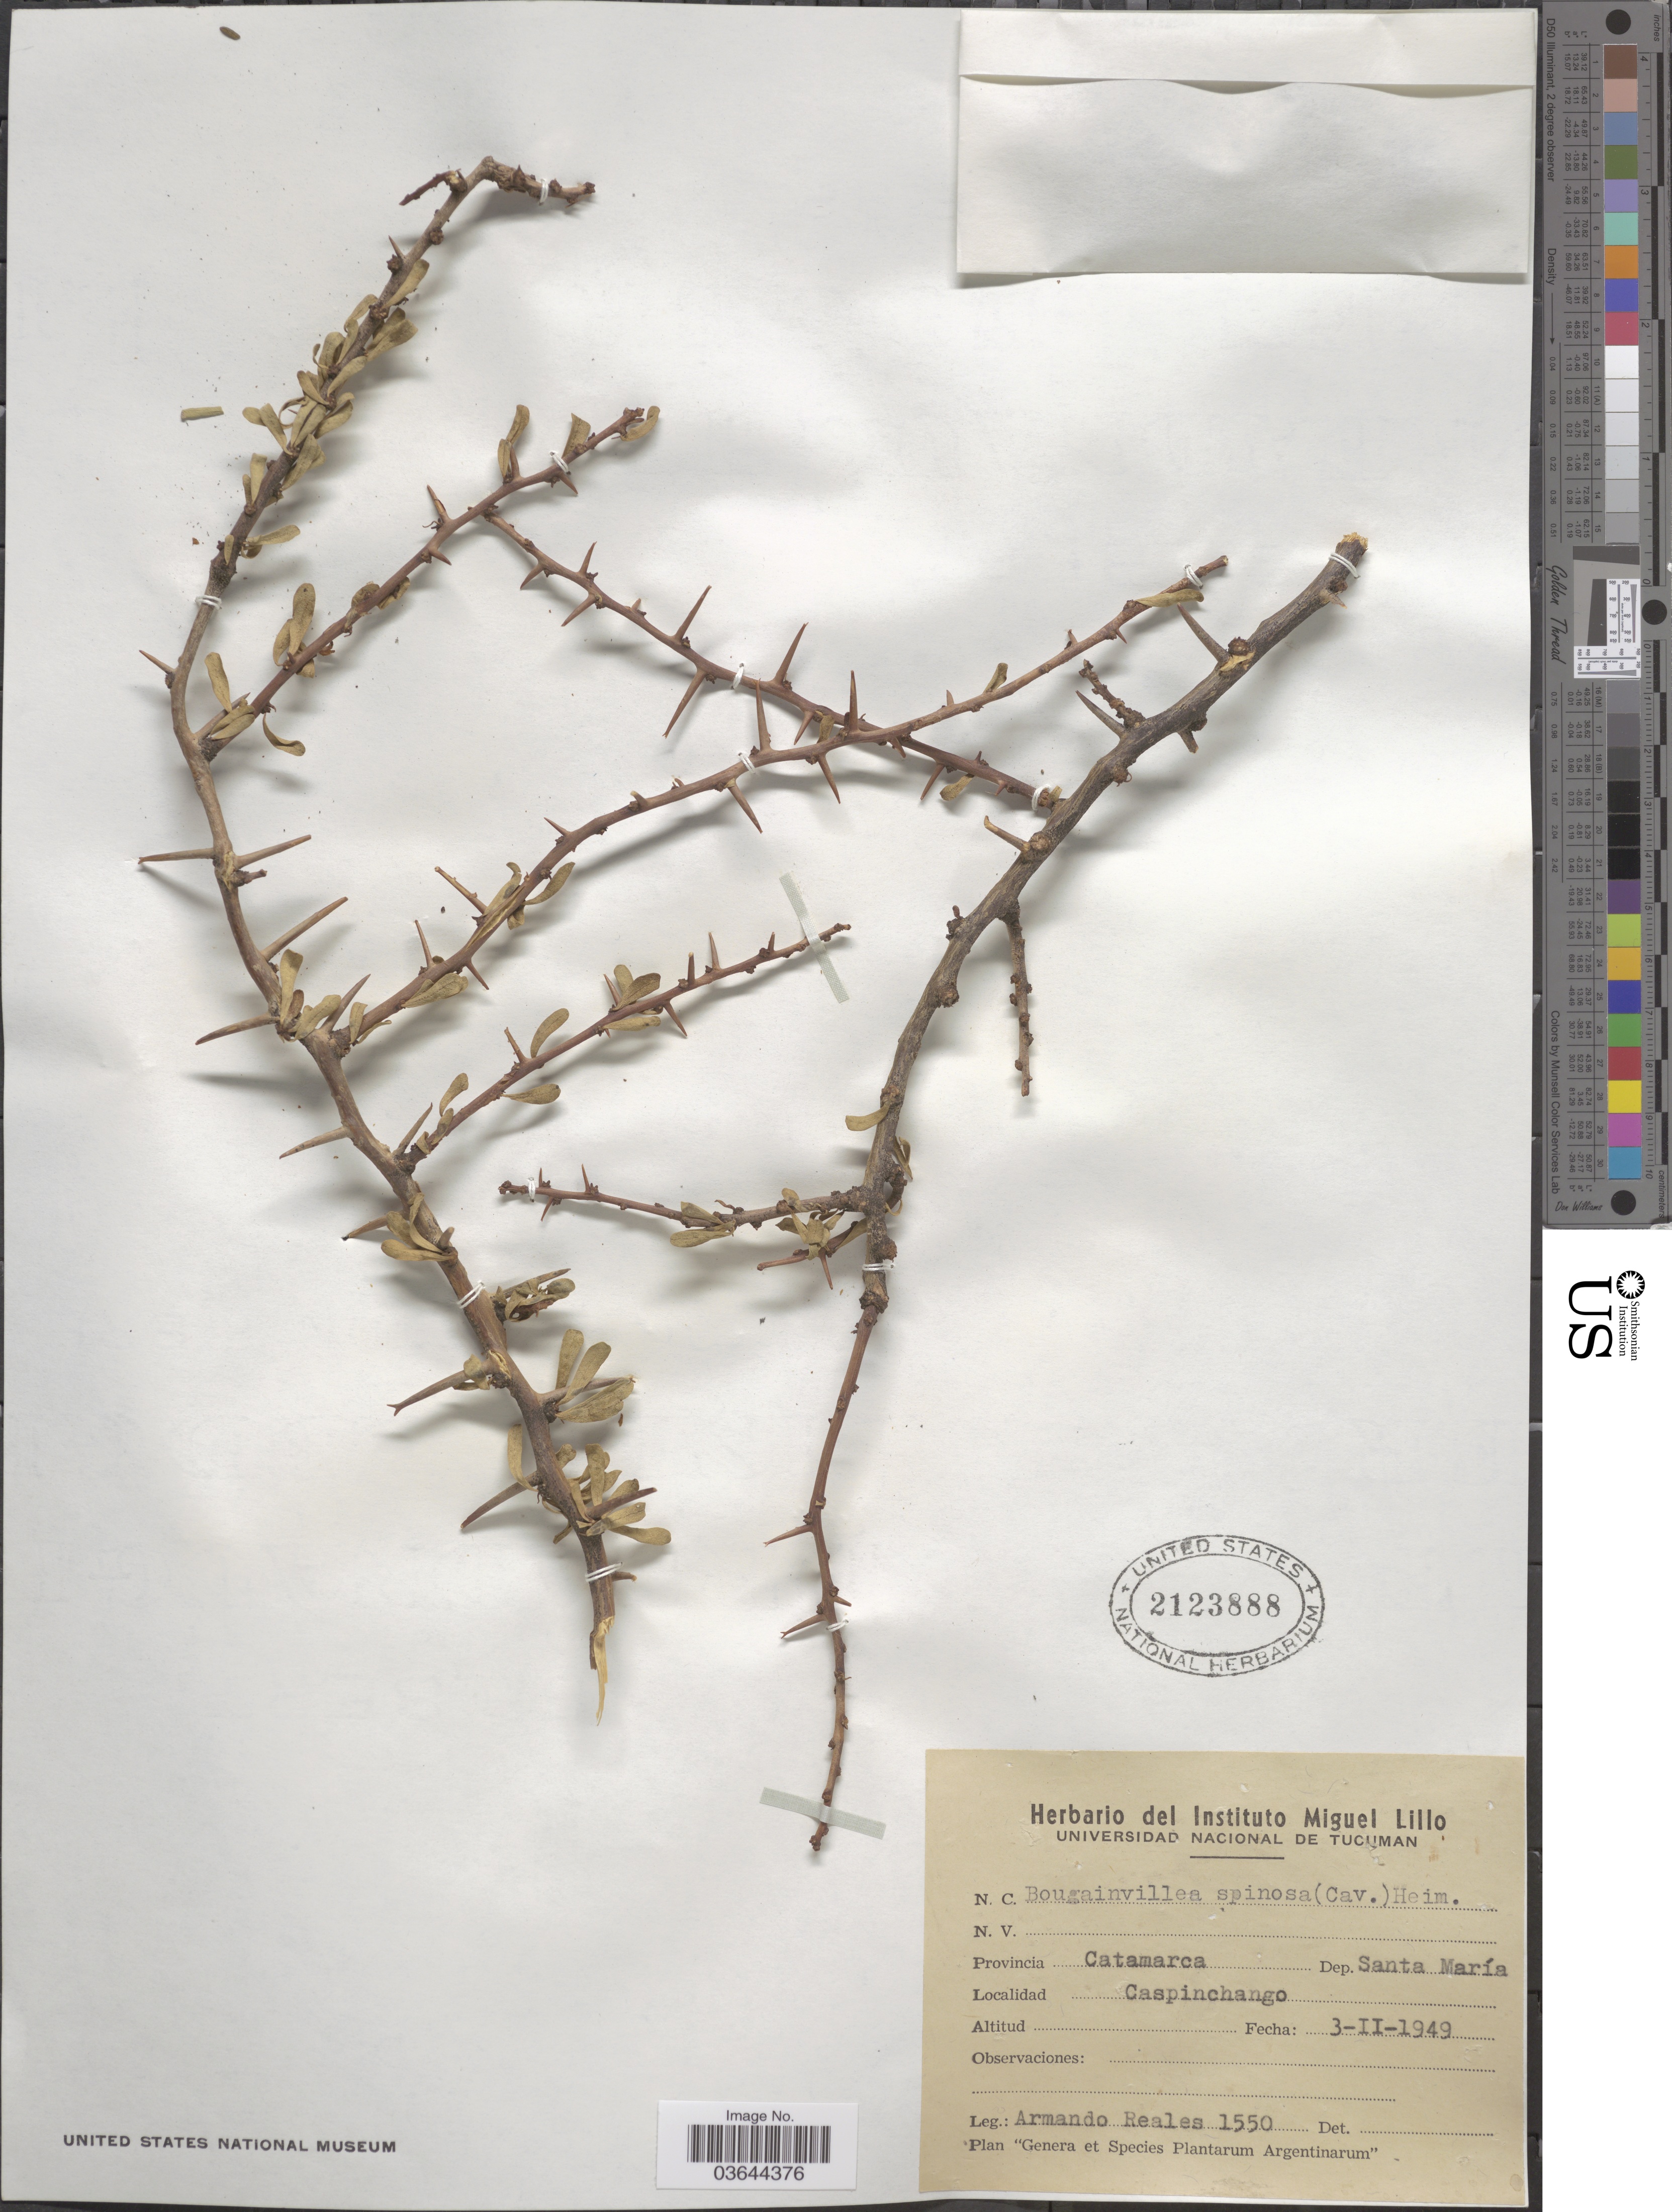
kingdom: Plantae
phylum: Tracheophyta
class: Magnoliopsida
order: Caryophyllales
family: Nyctaginaceae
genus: Bougainvillea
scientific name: Bougainvillea spinosa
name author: (Cav.) Heimerl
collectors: A. Reales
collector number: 1550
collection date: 1949-02-03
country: Argentina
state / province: Catamarca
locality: Dep. Santa María. Caspinchango.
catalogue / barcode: US 2123888